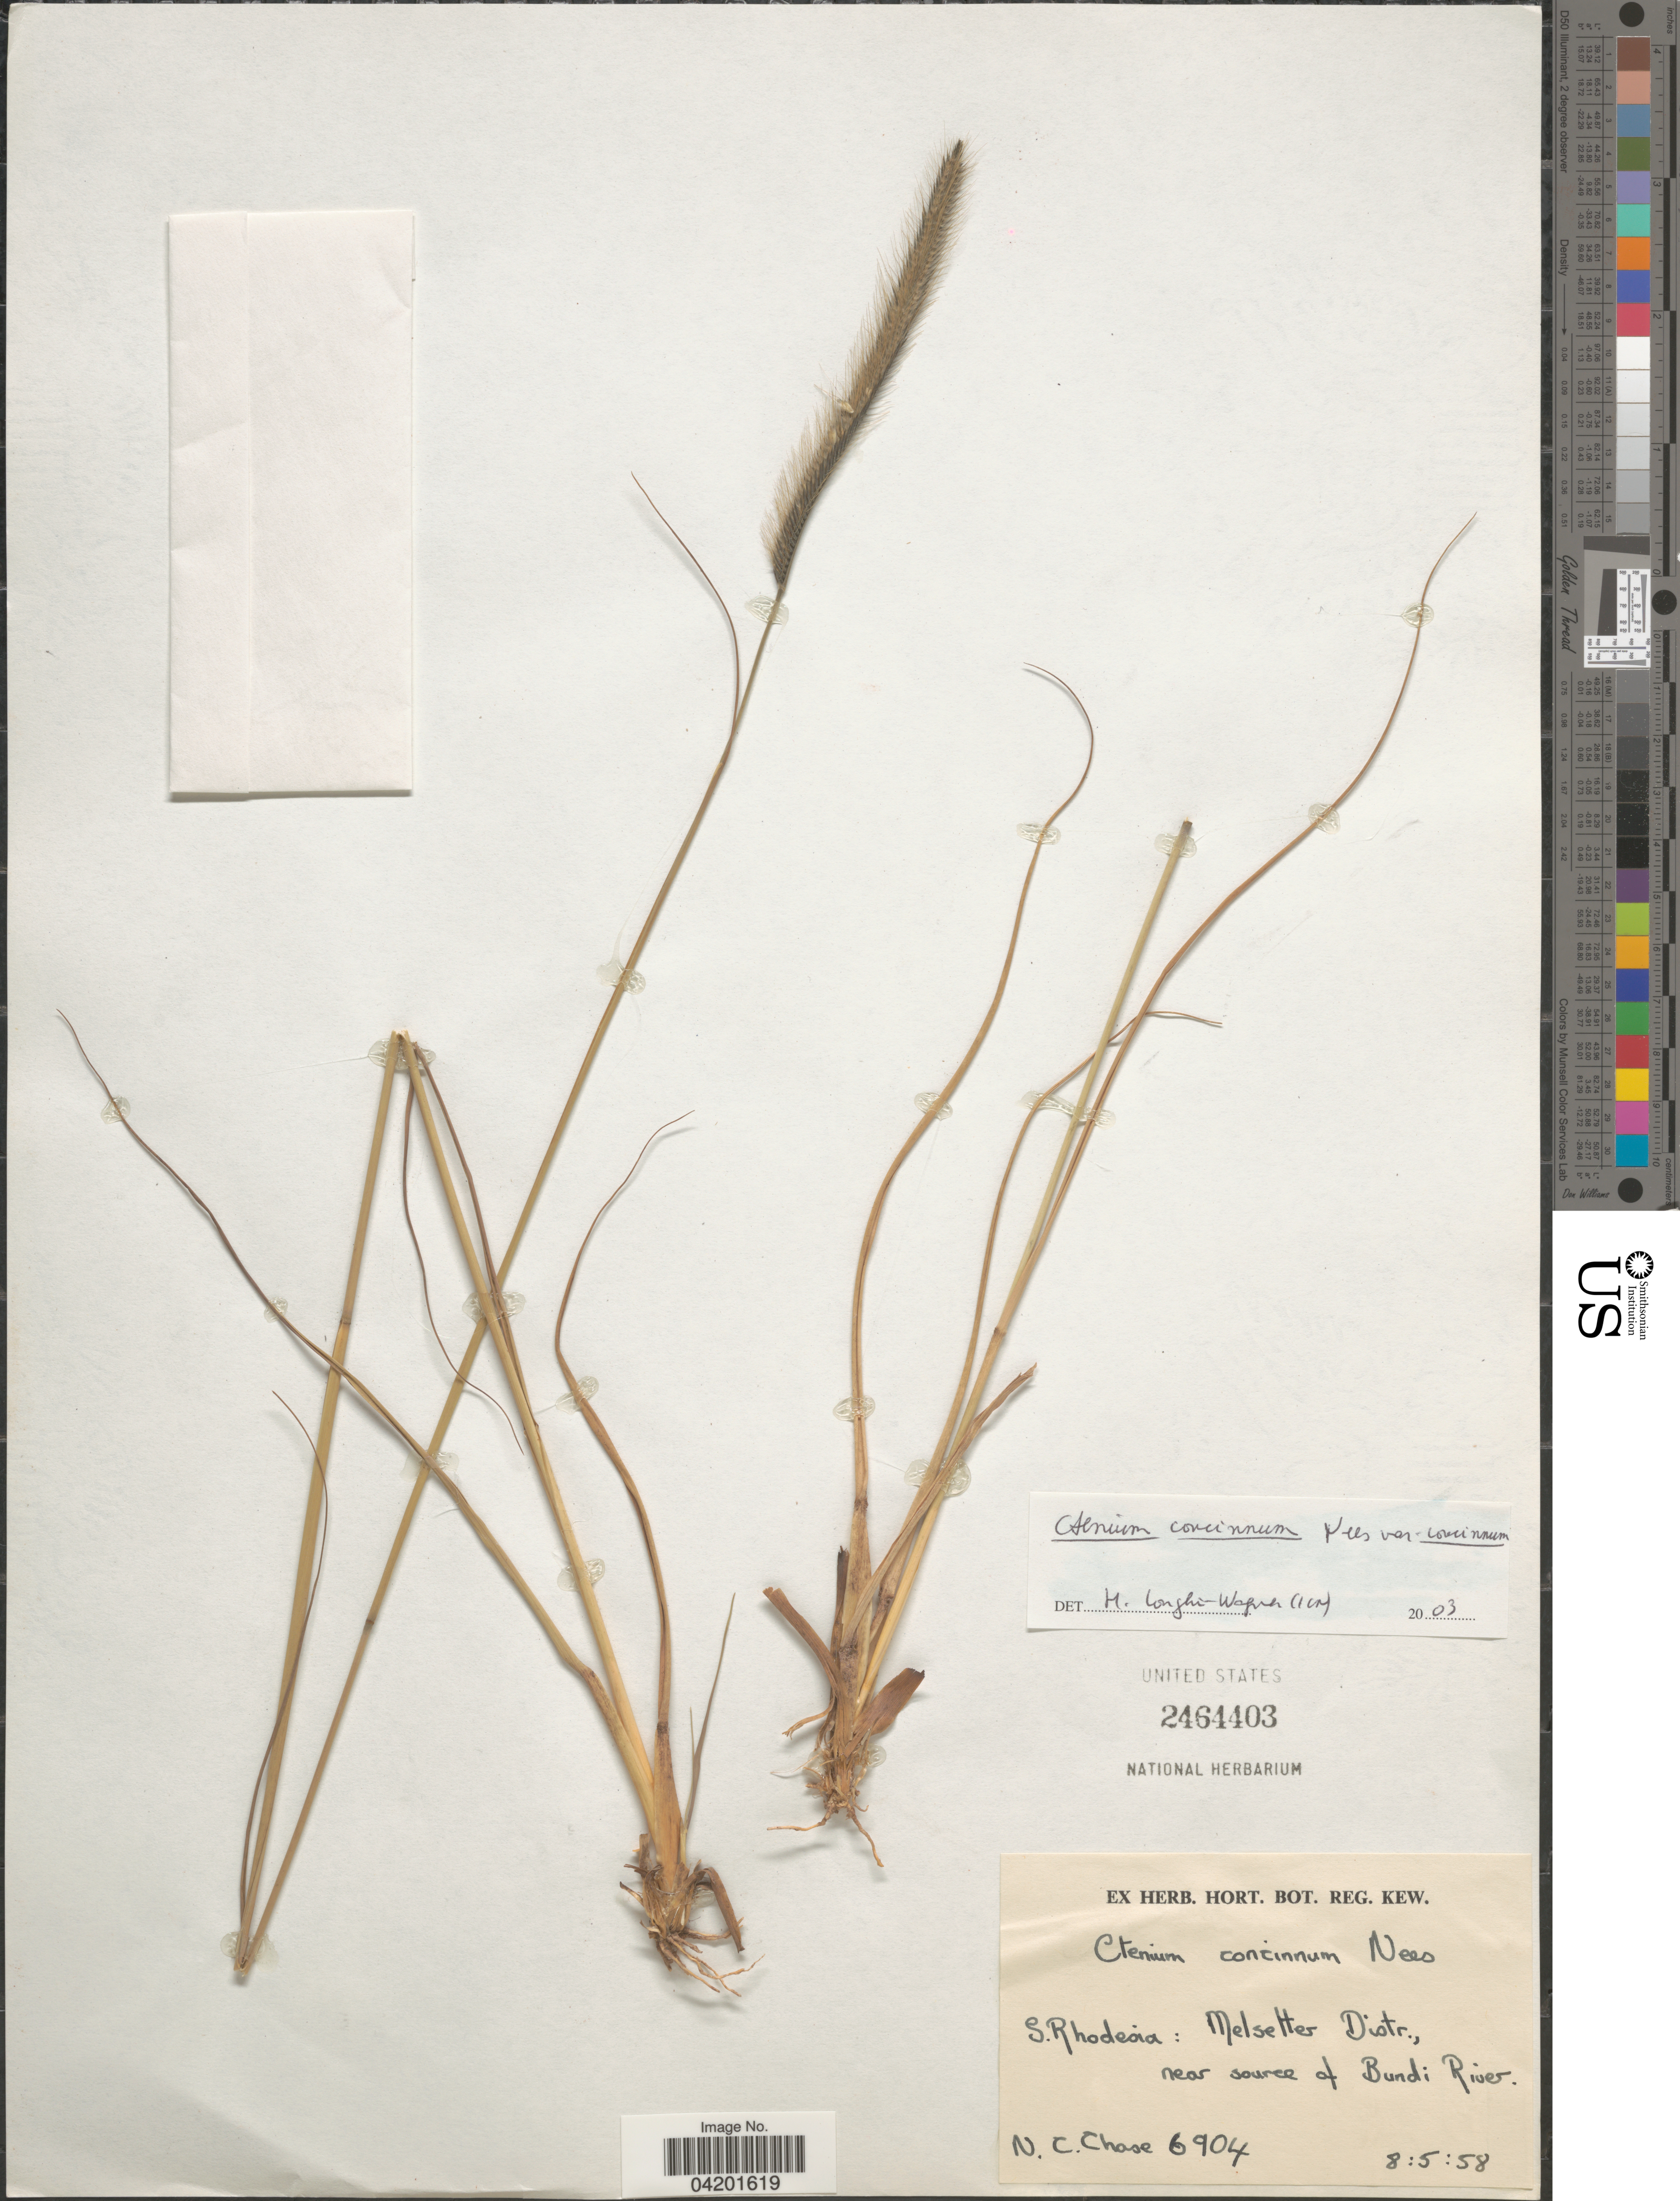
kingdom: Plantae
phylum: Tracheophyta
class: Liliopsida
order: Poales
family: Poaceae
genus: Ctenium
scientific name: Ctenium concinnum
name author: Nees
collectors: N. C. Chase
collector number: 6904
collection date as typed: Transcribed d/m/y: 8/5/58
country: Zimbabwe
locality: S. Rhodesia: Melsetter Distr., near source of Bundi River.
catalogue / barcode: US 2464403